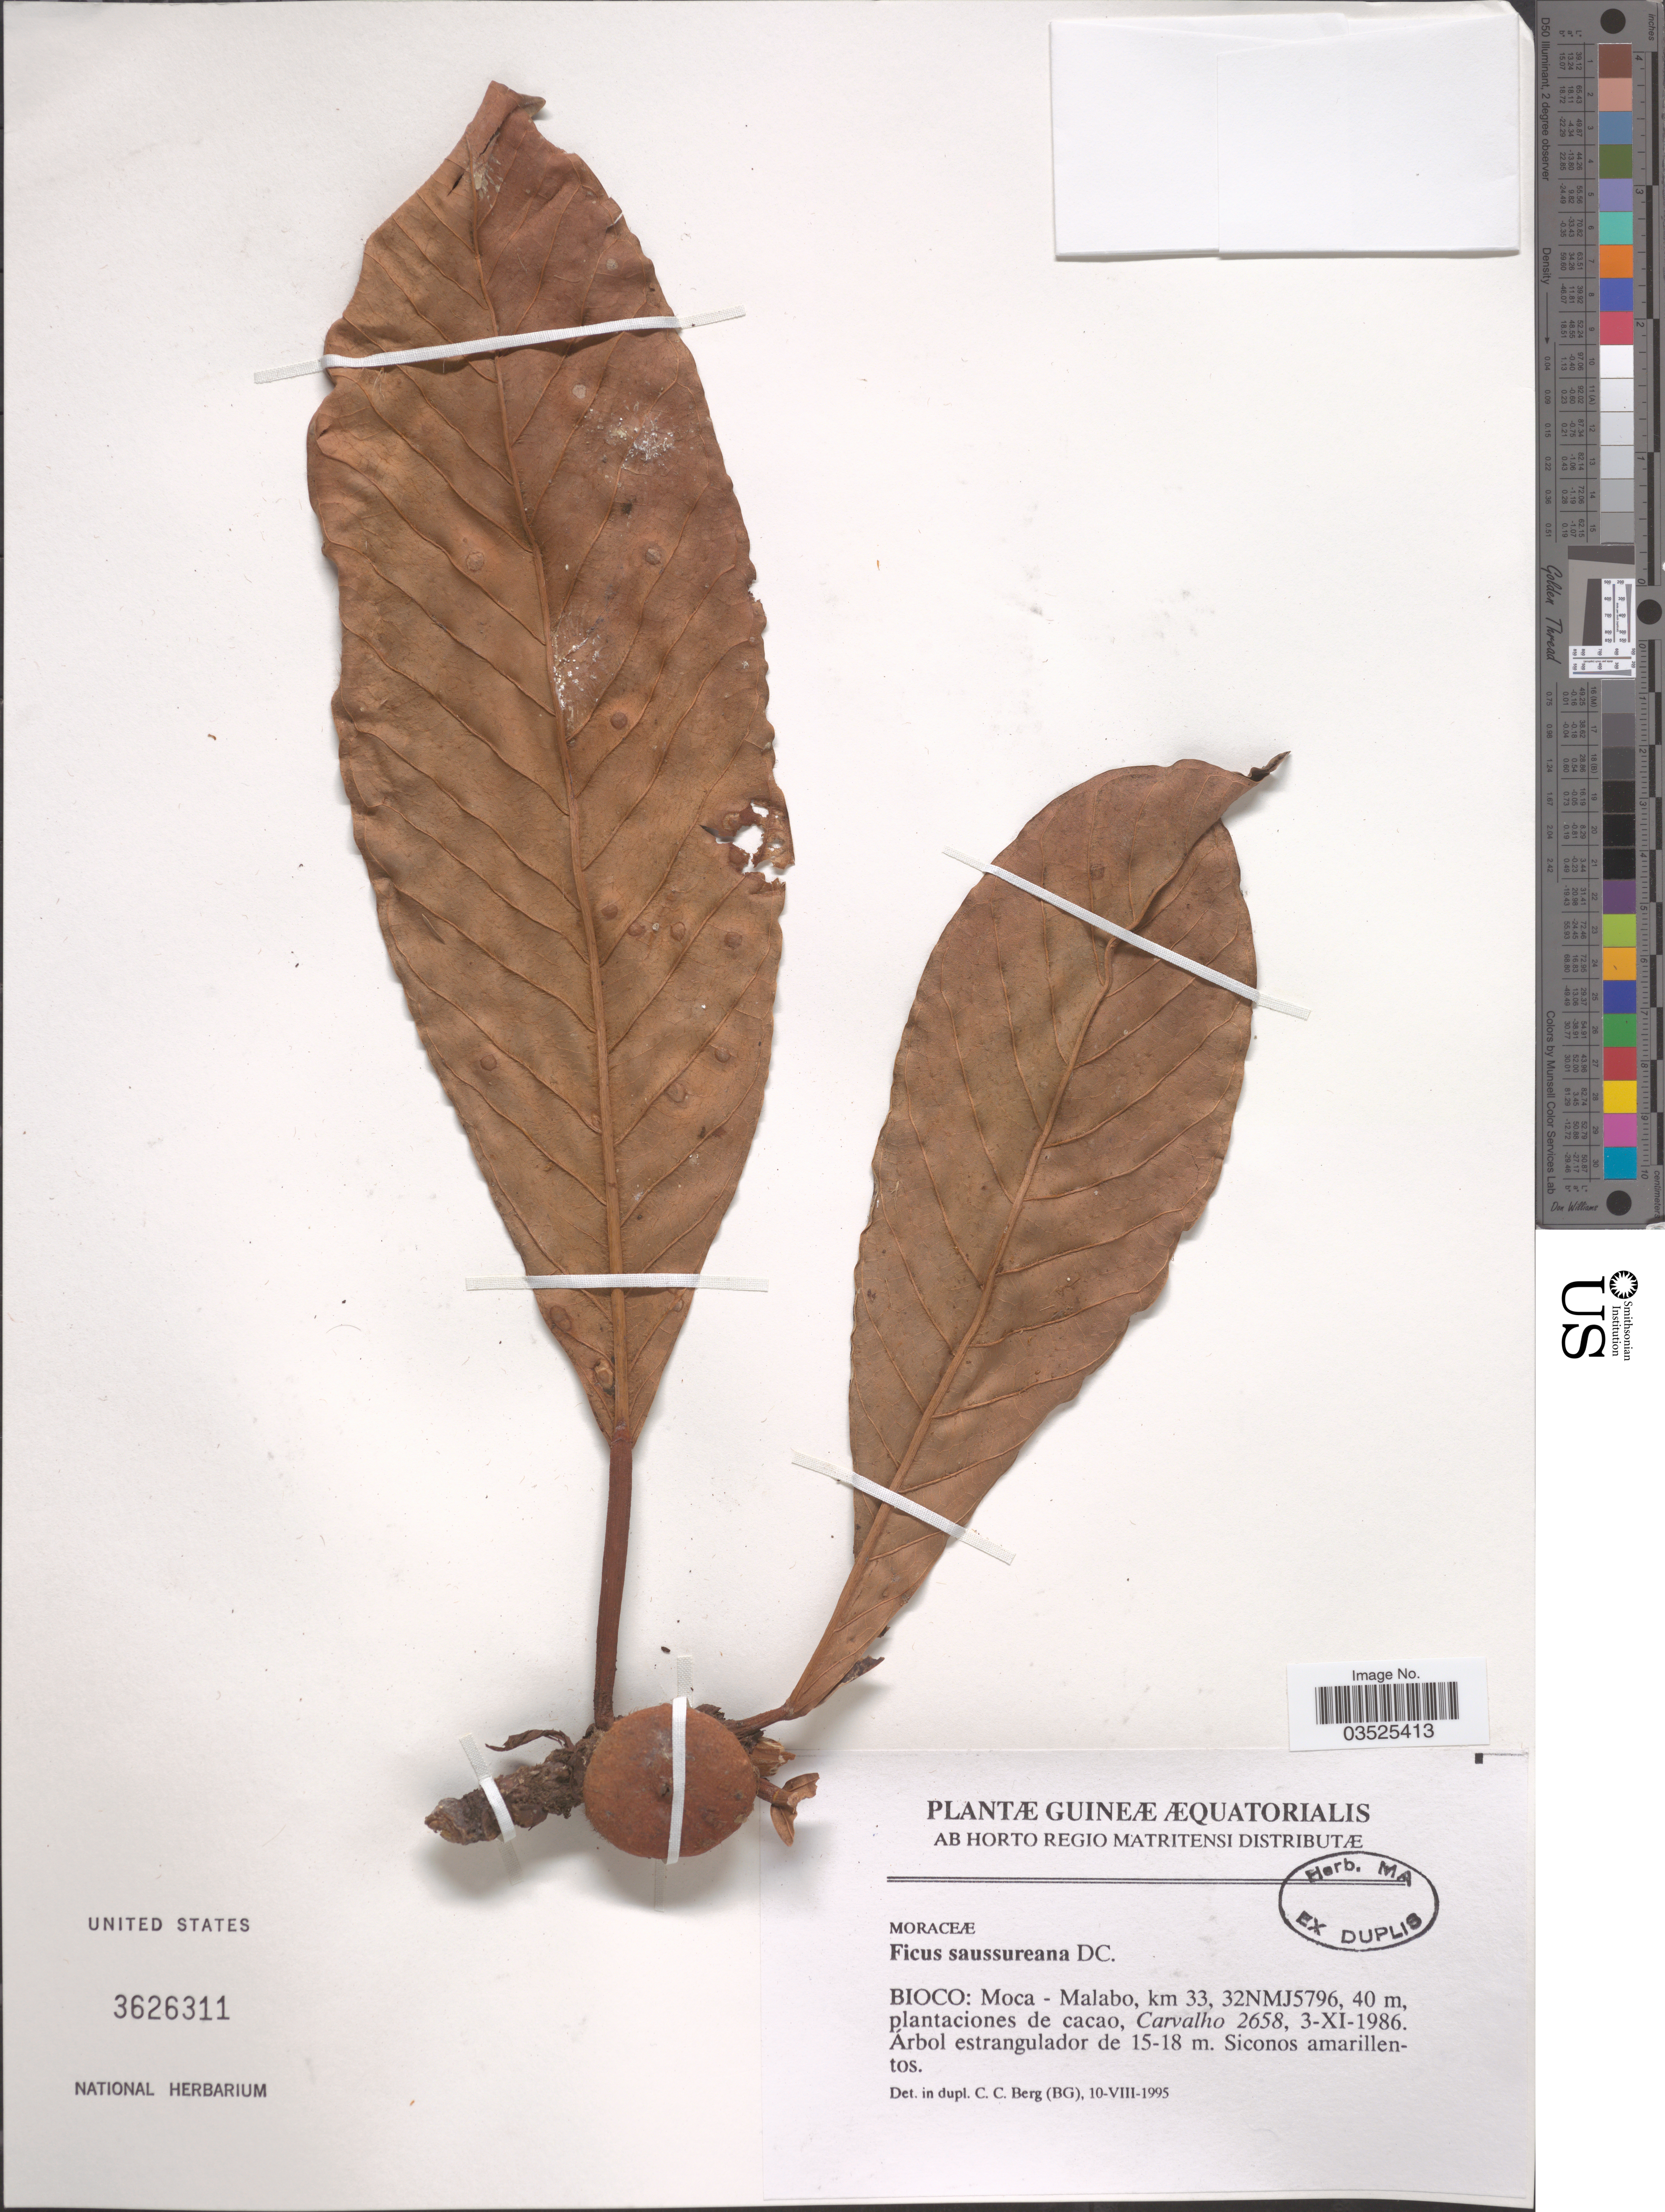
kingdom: Plantae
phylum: Tracheophyta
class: Magnoliopsida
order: Rosales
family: Moraceae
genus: Ficus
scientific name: Ficus saussureana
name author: DC.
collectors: Carvalho, --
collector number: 2658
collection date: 1986-11-03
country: Equatorial Guinea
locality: Guineæ Æquatorialis. Bioco: Moca - Malabo, km 33, 32NMJ5796.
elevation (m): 40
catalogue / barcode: US 3626311